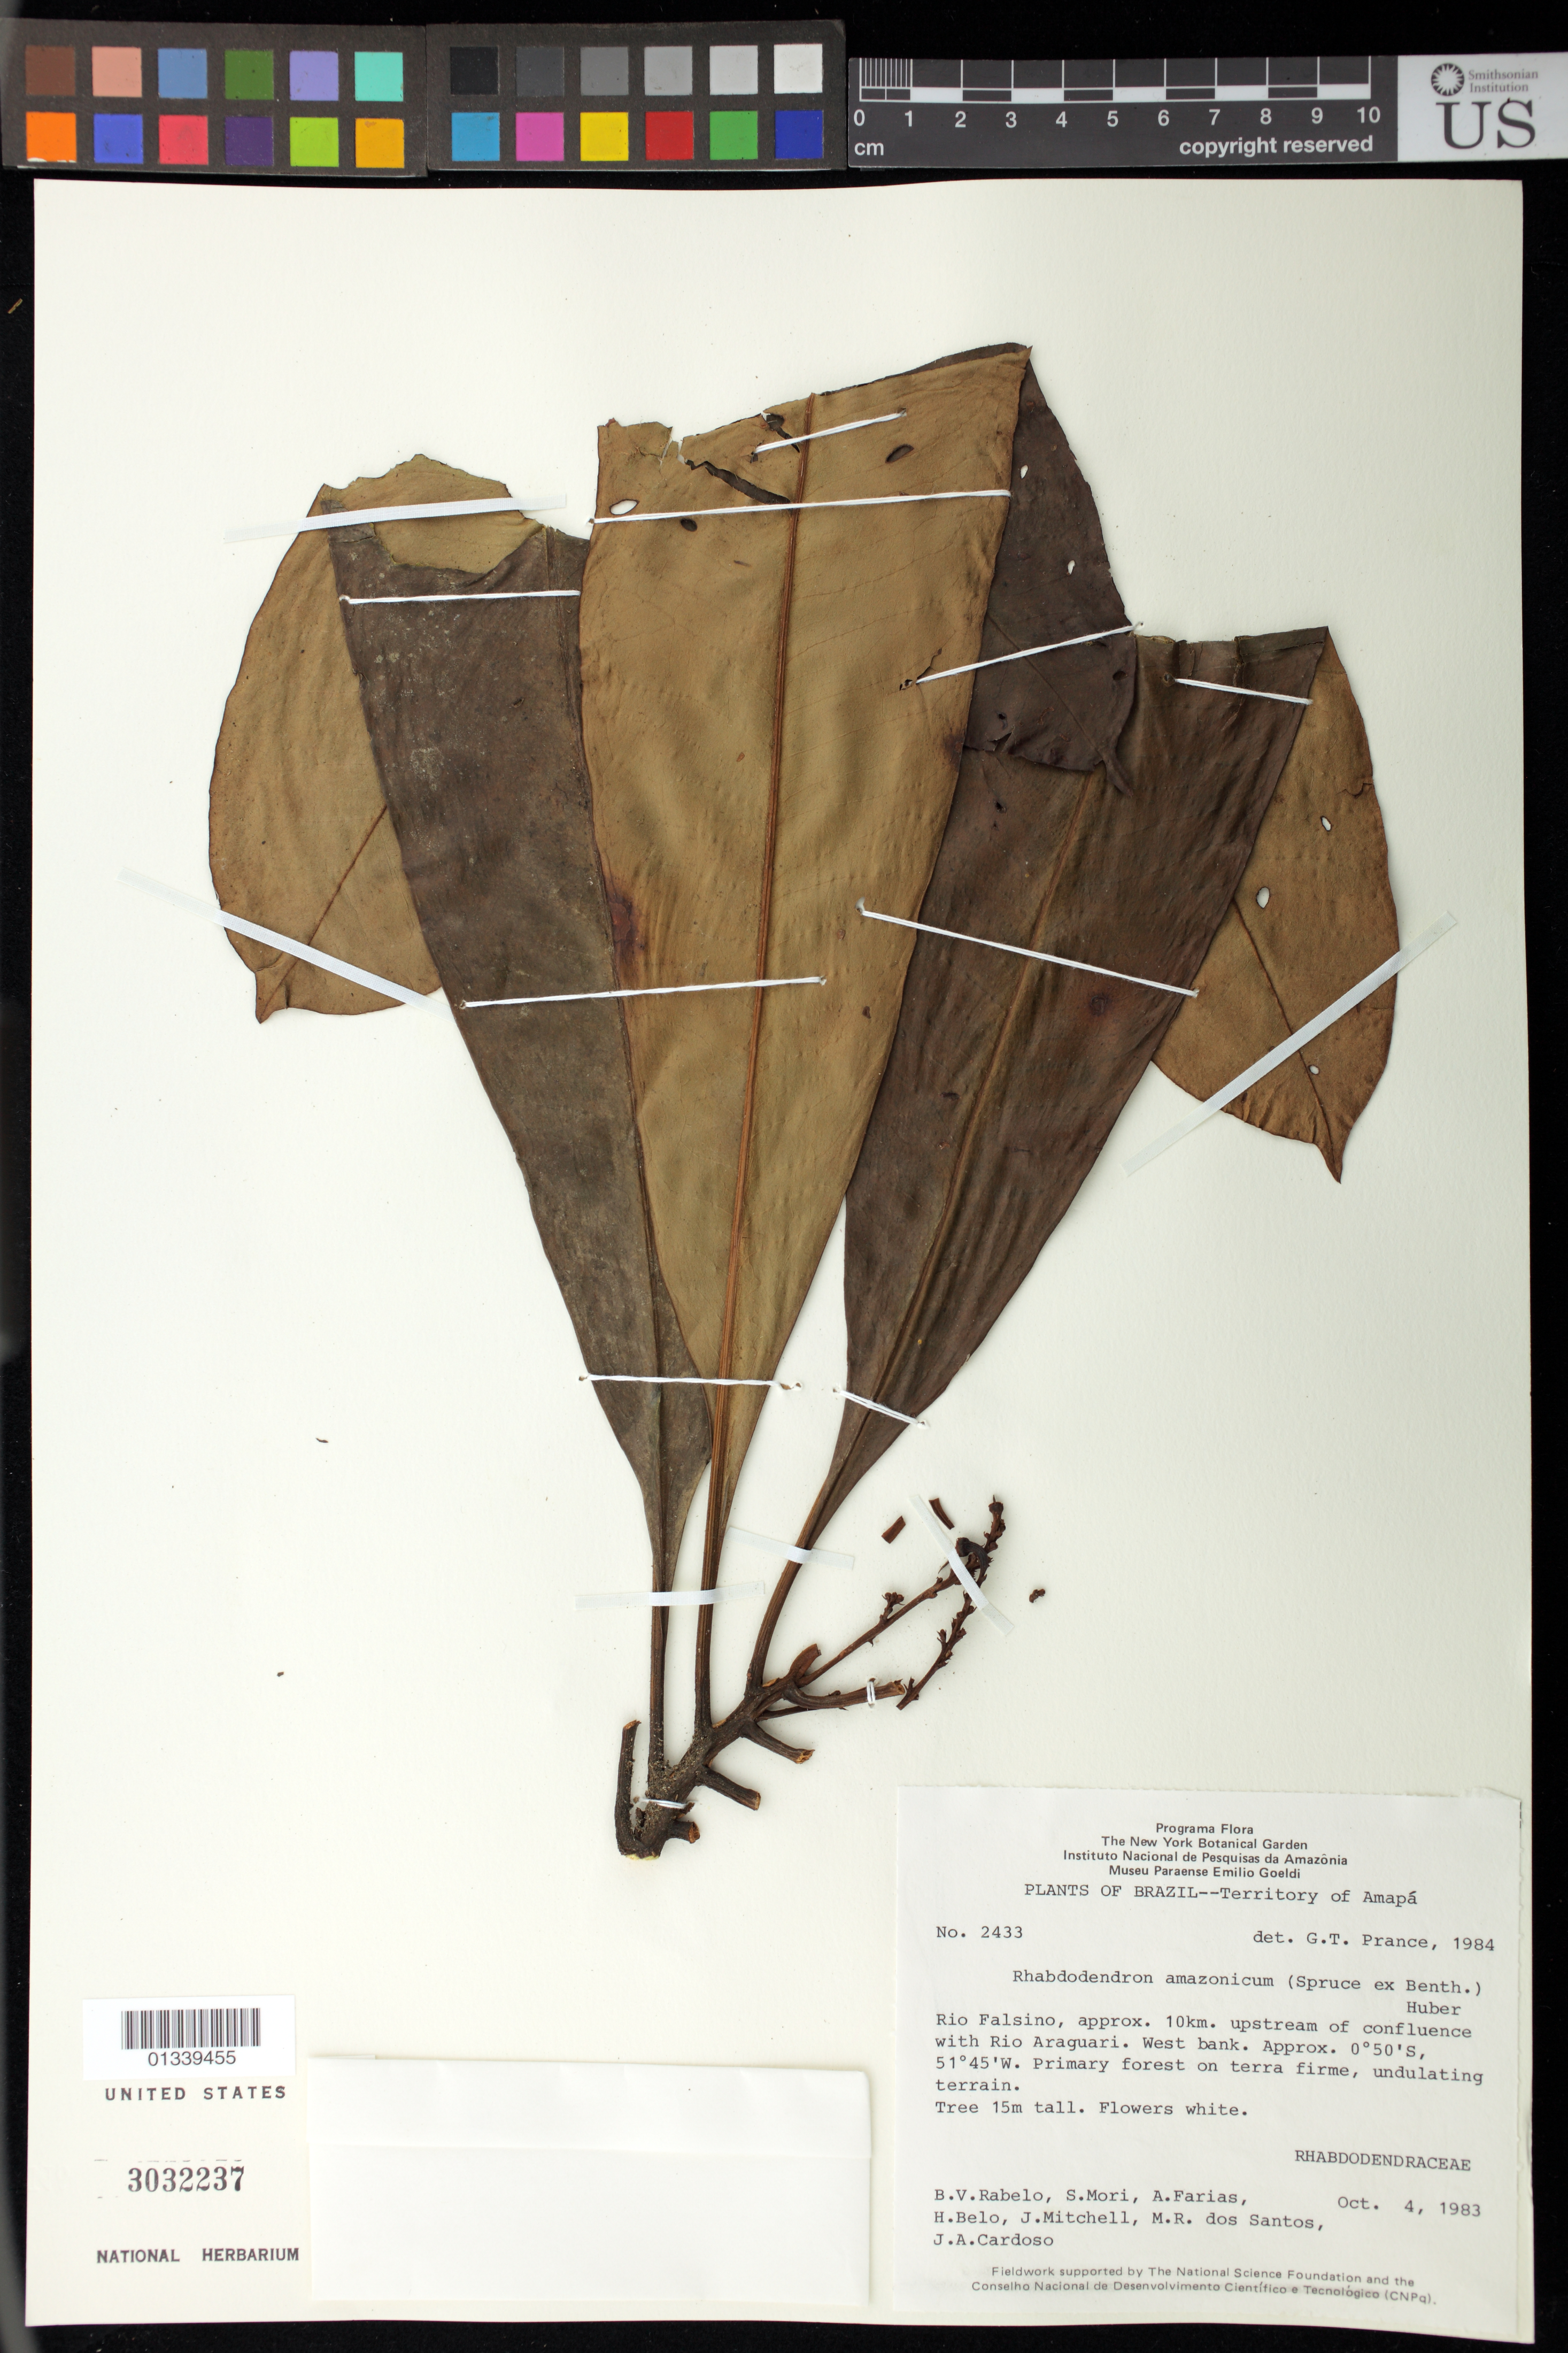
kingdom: Plantae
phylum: Tracheophyta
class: Magnoliopsida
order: Caryophyllales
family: Rhabdodendraceae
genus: Rhabdodendron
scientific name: Rhabdodendron amazonicum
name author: (Spruce ex Benth.) Huber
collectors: B. Rabelo et al.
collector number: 2433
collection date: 1983-10-04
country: Brazil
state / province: Amapá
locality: Rio Falsino, approx. 10km upstream of confluence with rio Araguari. West bank.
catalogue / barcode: US 3032237